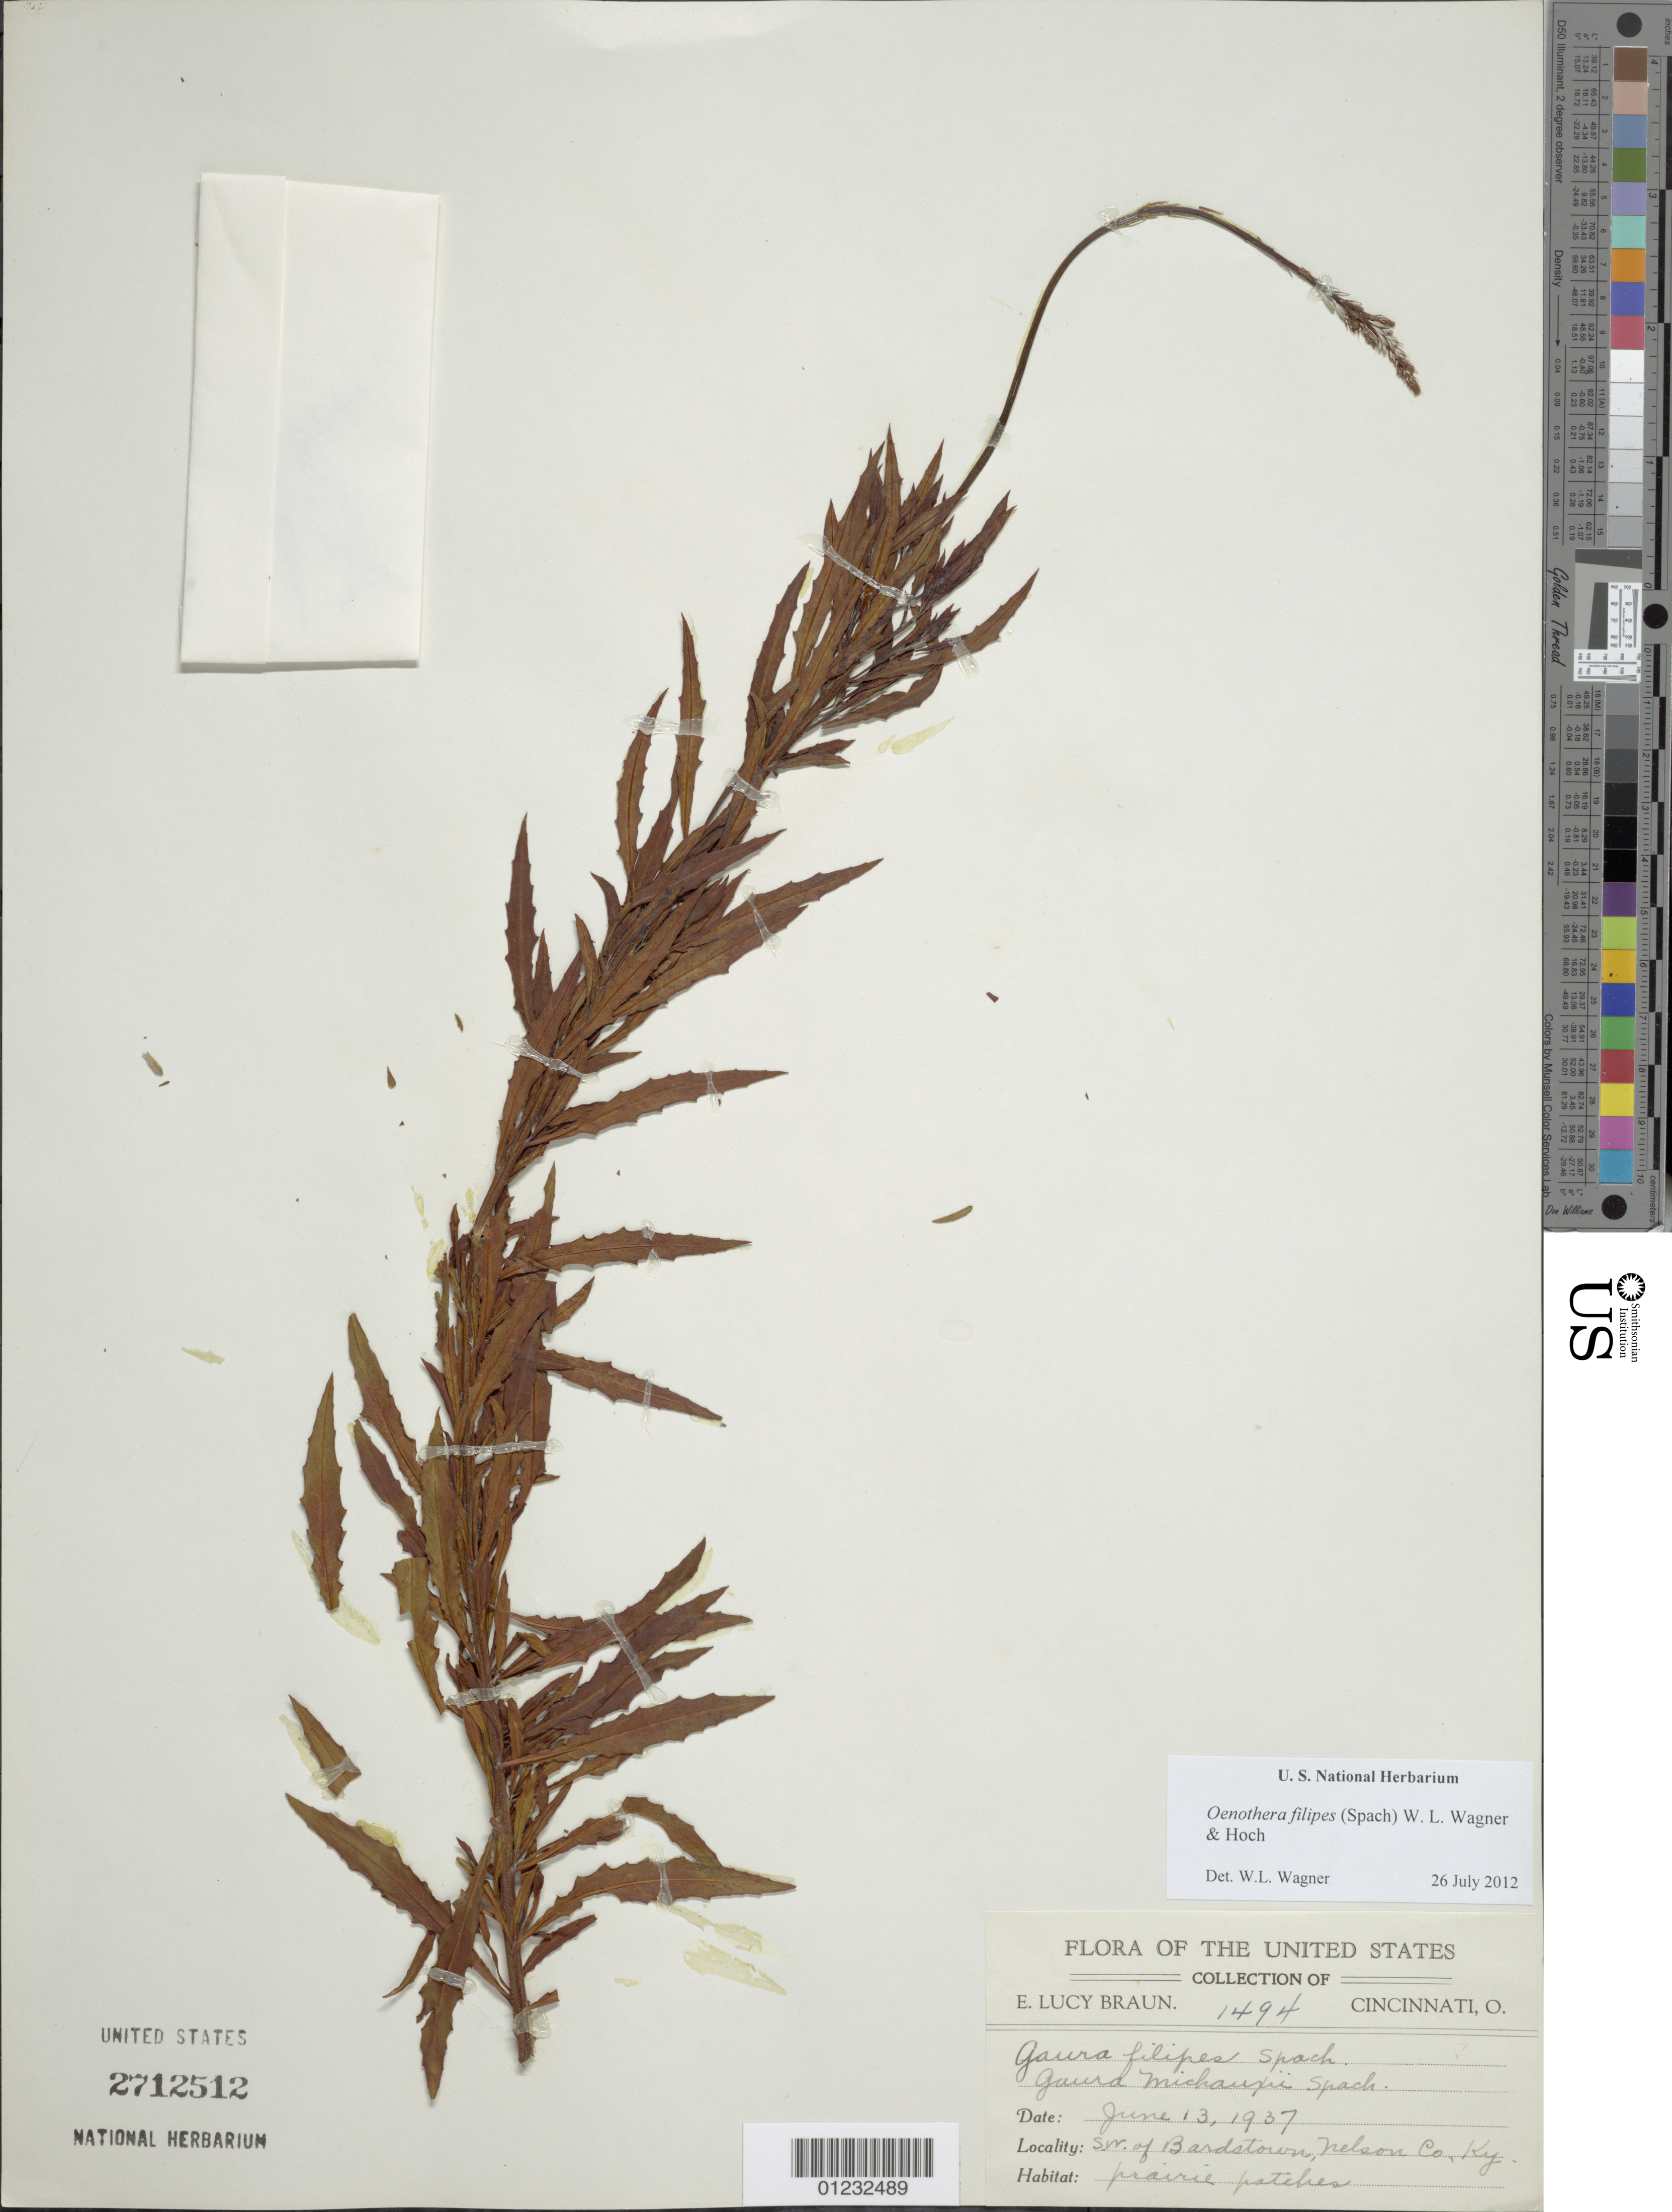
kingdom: Plantae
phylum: Tracheophyta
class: Magnoliopsida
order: Myrtales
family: Onagraceae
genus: Oenothera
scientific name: Oenothera filipes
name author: (Spach) W.L. Wagner & Hoch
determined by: Wagner, W. L., (BOT), Smithsonian Institution - National Museum of Natural History (UNITED STATES)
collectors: E. L. Braun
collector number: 1494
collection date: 1937-06-13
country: United States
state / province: Kentucky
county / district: Nelson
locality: SW of Bordstown.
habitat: Prairie patches.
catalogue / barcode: US 2712512